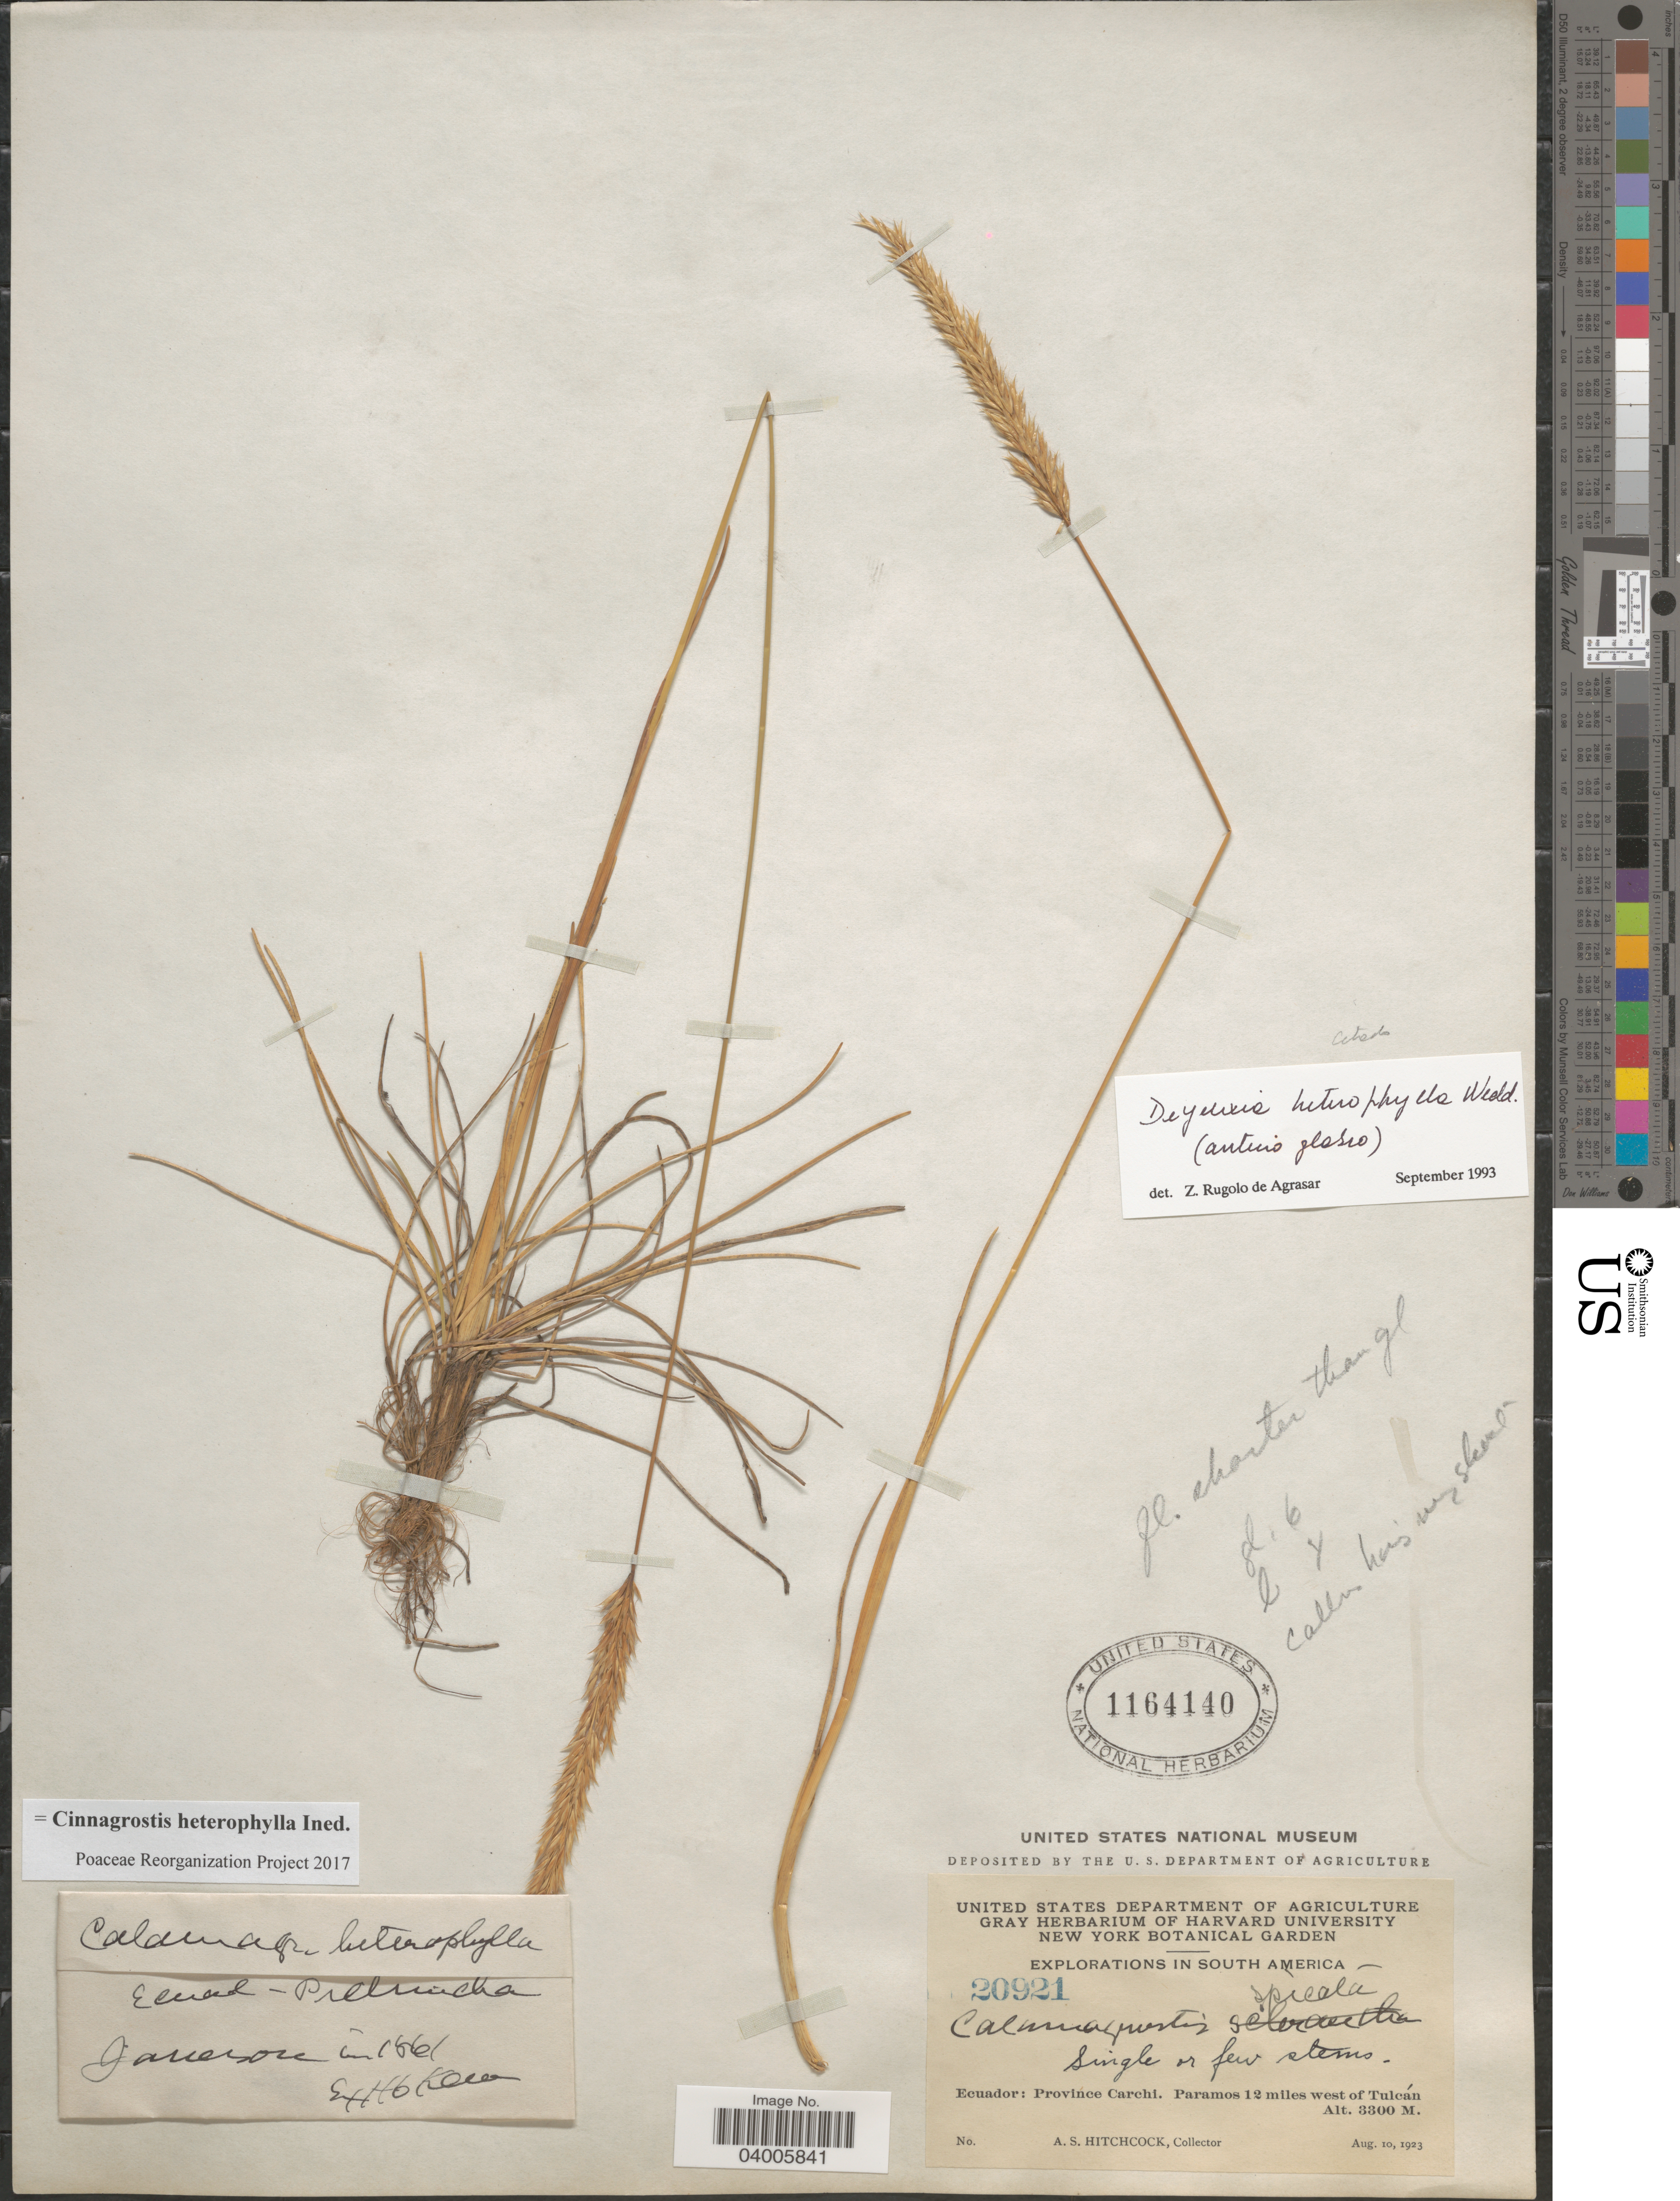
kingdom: Plantae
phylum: Tracheophyta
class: Liliopsida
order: Poales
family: Poaceae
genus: Cinnagrostis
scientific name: Cinnagrostis heterophylla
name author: (Wedd.) P.M. Peterson et al.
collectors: A. S. Hitchcock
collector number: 20921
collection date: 1923-08-10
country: Ecuador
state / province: Carchi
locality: Paramos 12 miles west of Tulcán.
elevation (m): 3300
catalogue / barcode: US 1164140